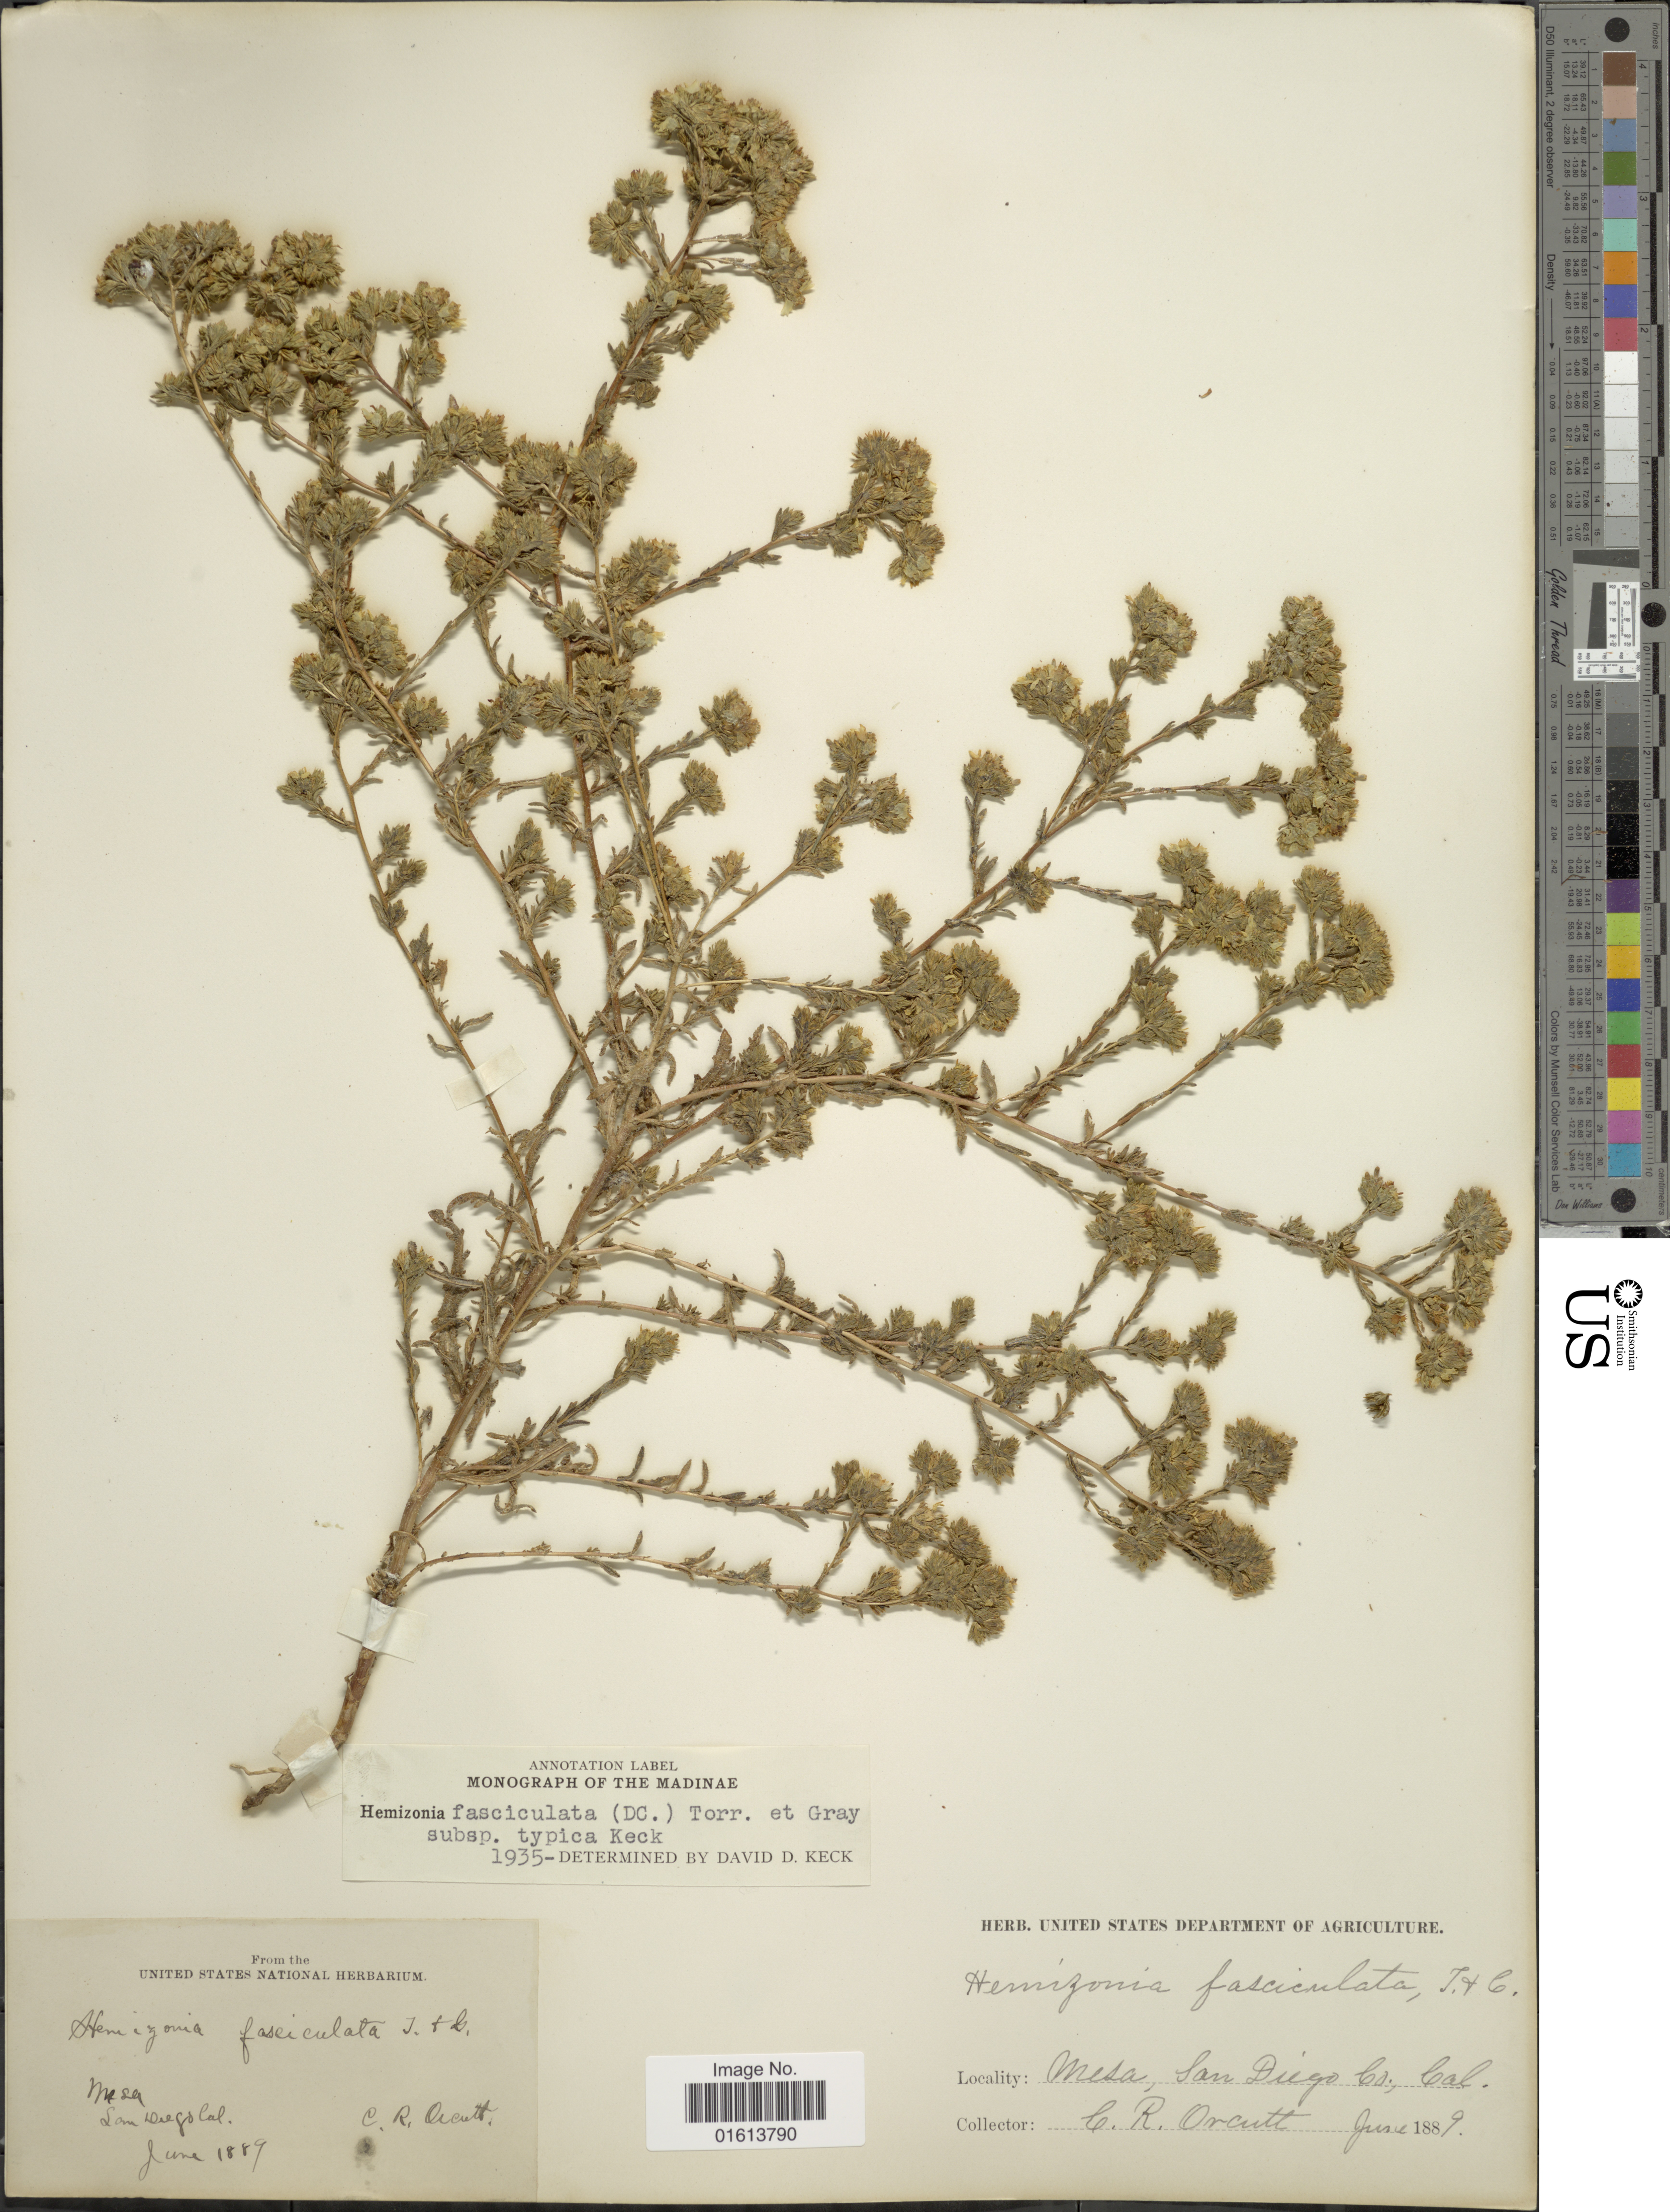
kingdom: Plantae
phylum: Tracheophyta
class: Magnoliopsida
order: Asterales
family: Asteraceae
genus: Deinandra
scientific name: Deinandra fasciculata subsp. fasciculata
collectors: C. R. Orcutt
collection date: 1889-06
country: United States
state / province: California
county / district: San Diego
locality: California. Mesa, San Diego Co.